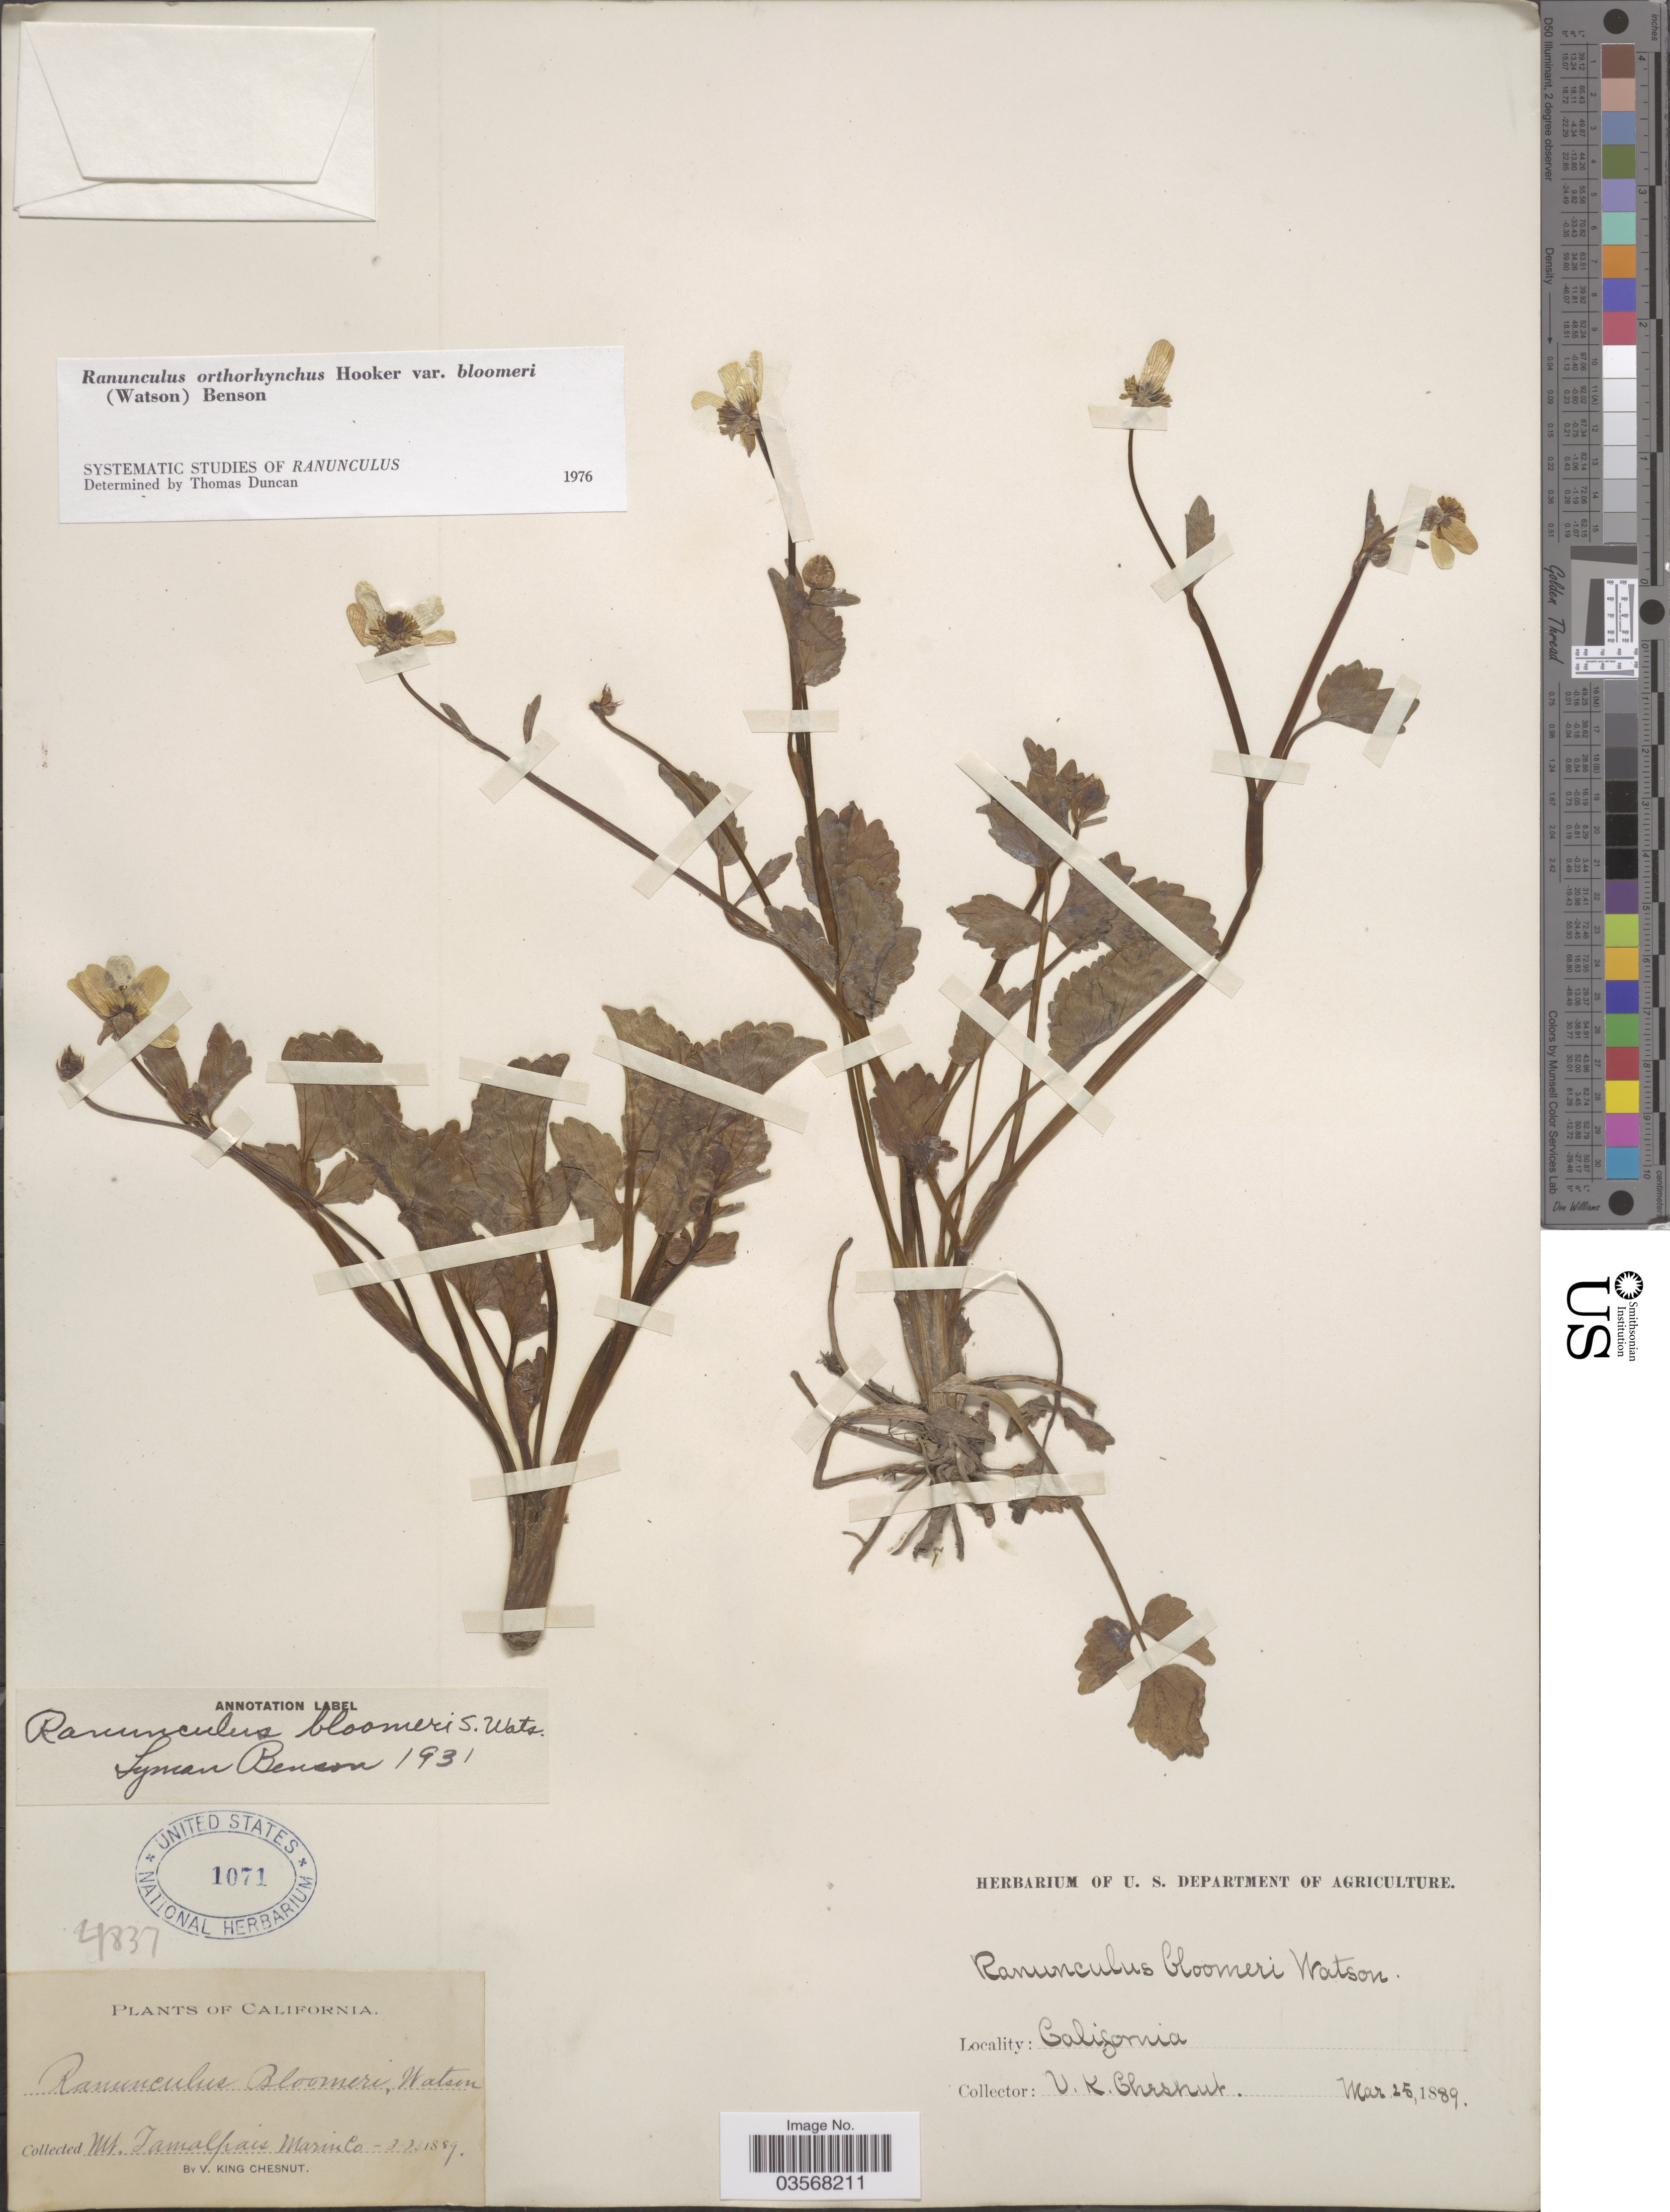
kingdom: Plantae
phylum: Tracheophyta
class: Magnoliopsida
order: Ranunculales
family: Ranunculaceae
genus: Ranunculus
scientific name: Ranunculus orthorhynchus var. bloomeri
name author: (S. Watson) L.D. Benson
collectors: V. Chesnut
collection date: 1889-03-25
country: United States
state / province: California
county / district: Marin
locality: Mt. Tamalpais Marin Co.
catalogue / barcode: US 1071